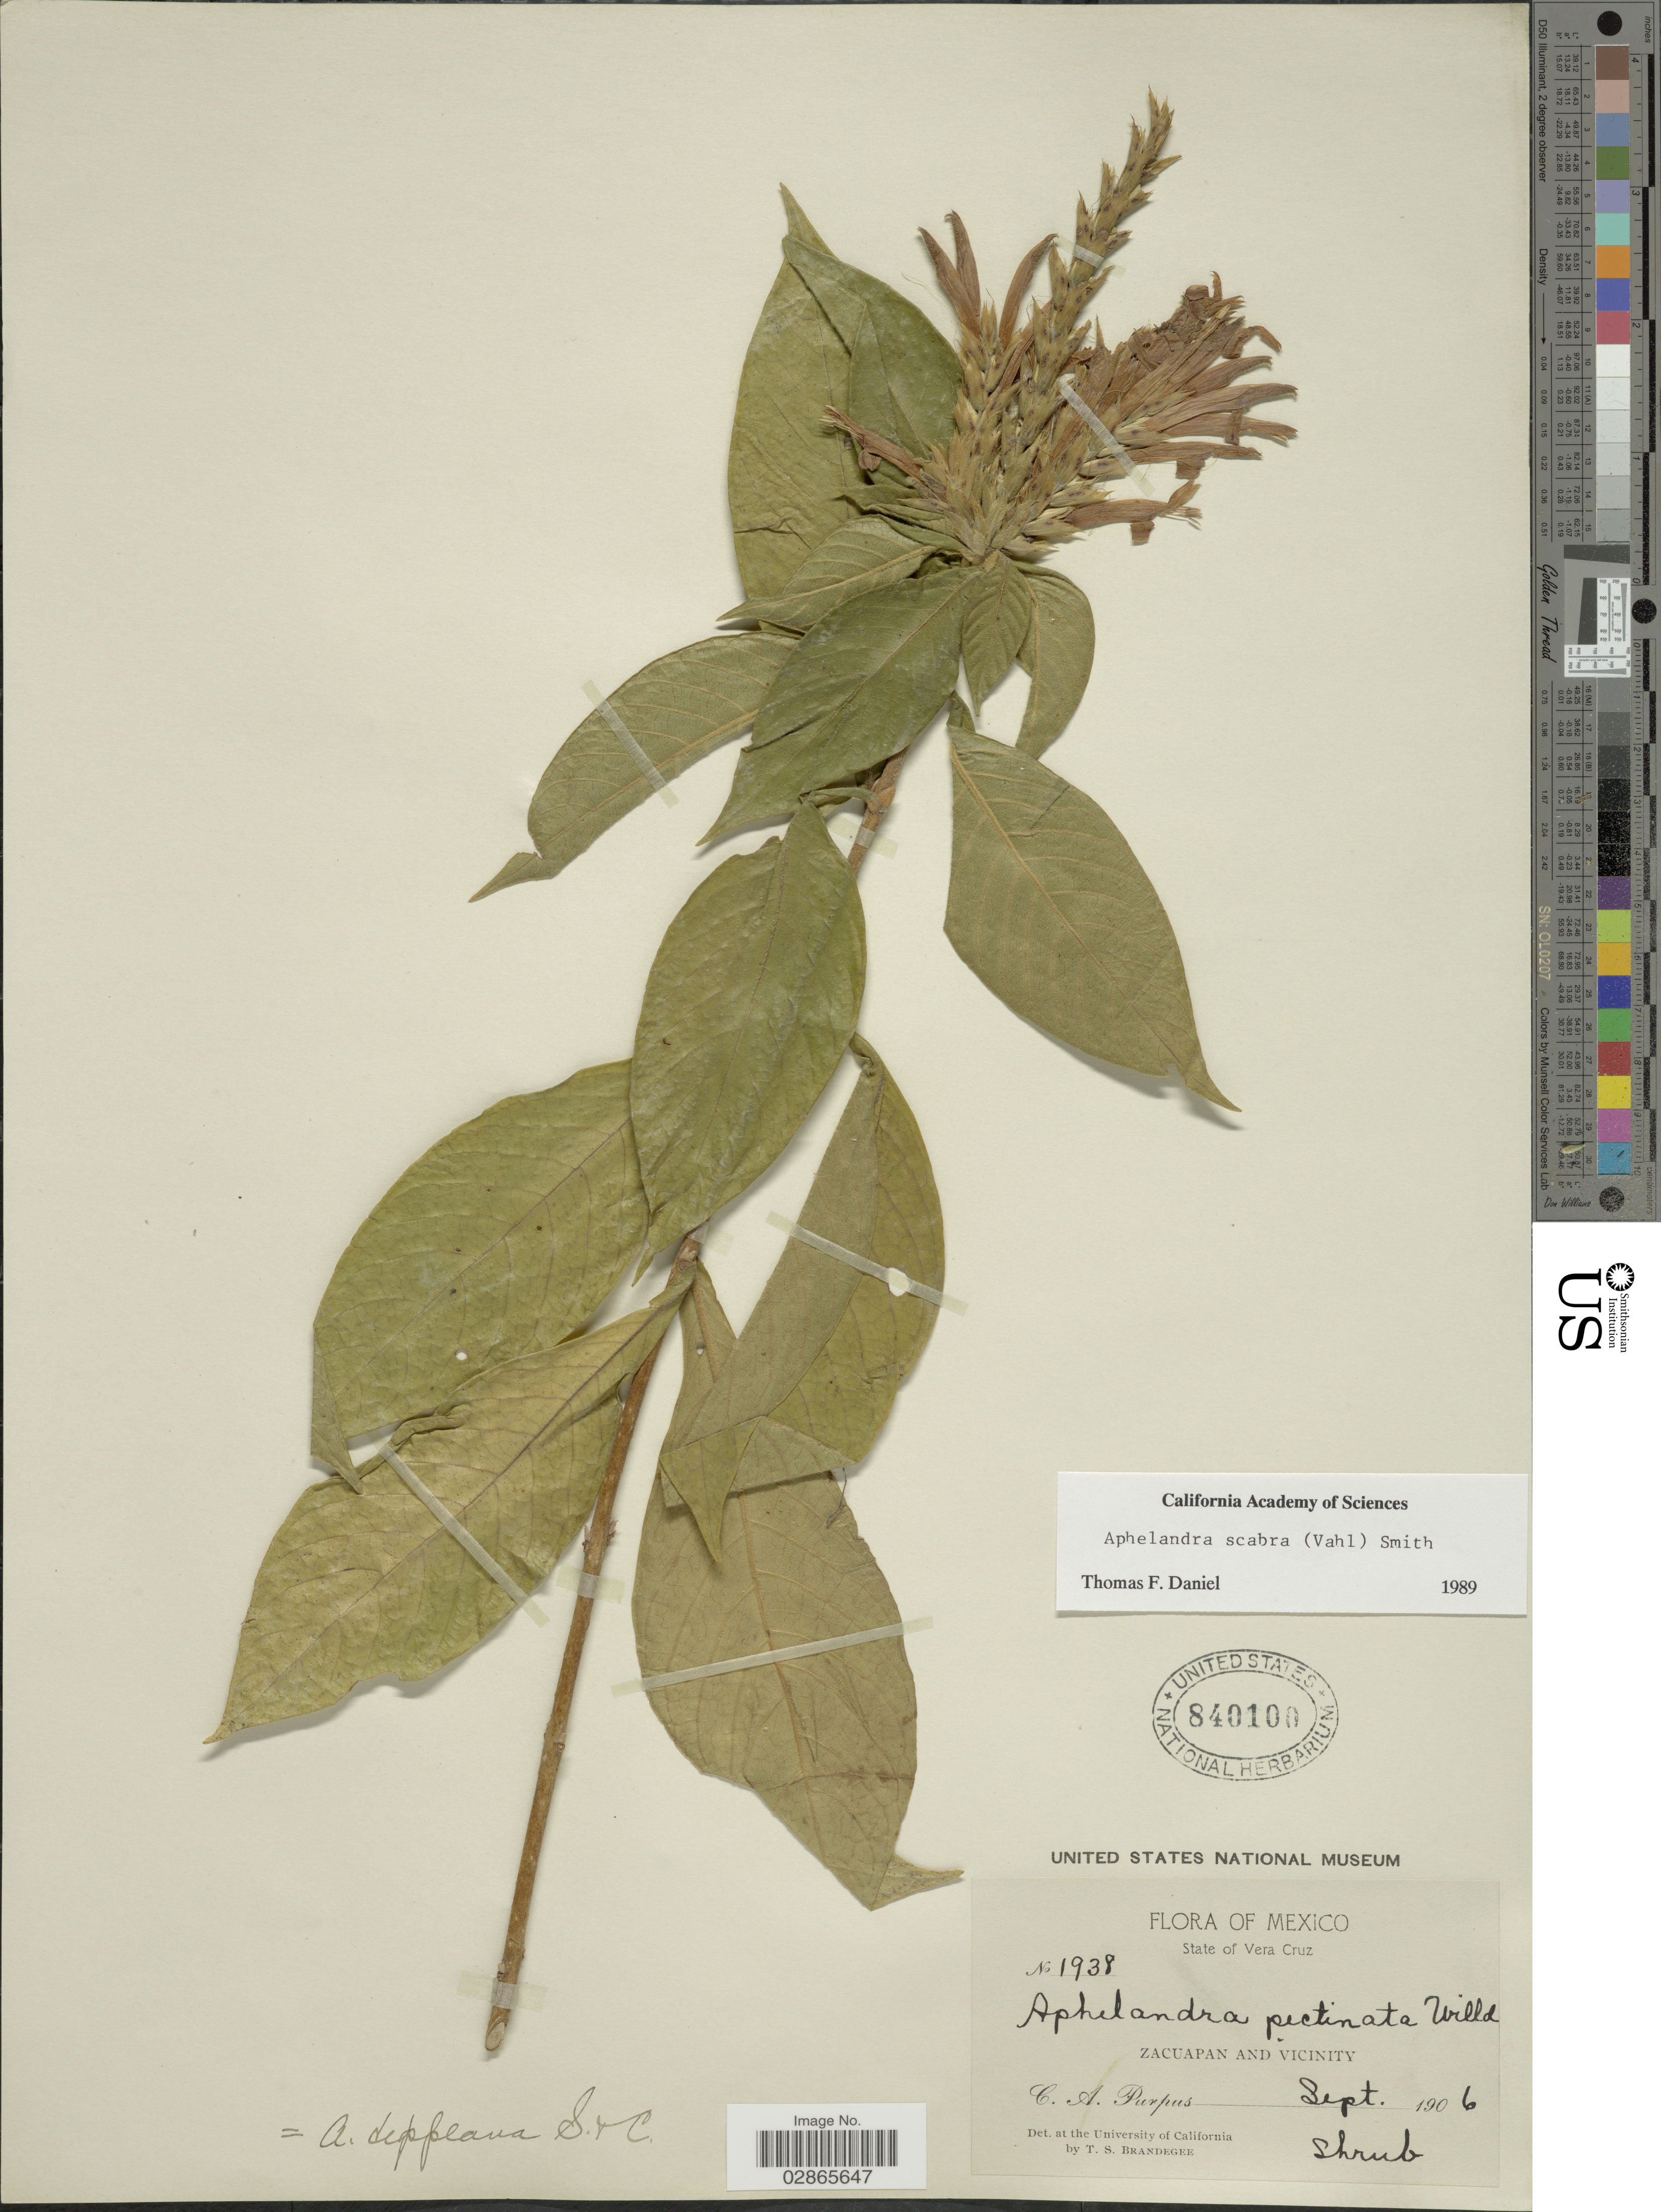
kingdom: Plantae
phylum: Tracheophyta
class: Magnoliopsida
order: Lamiales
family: Acanthaceae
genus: Aphelandra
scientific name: Aphelandra deppeana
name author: Schltdl. & Cham.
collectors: C. A. Purpus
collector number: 1938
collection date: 1906-09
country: Mexico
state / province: Veracruz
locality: Vera Cruz. Zacuapan and Vicinity.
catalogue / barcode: US 840100